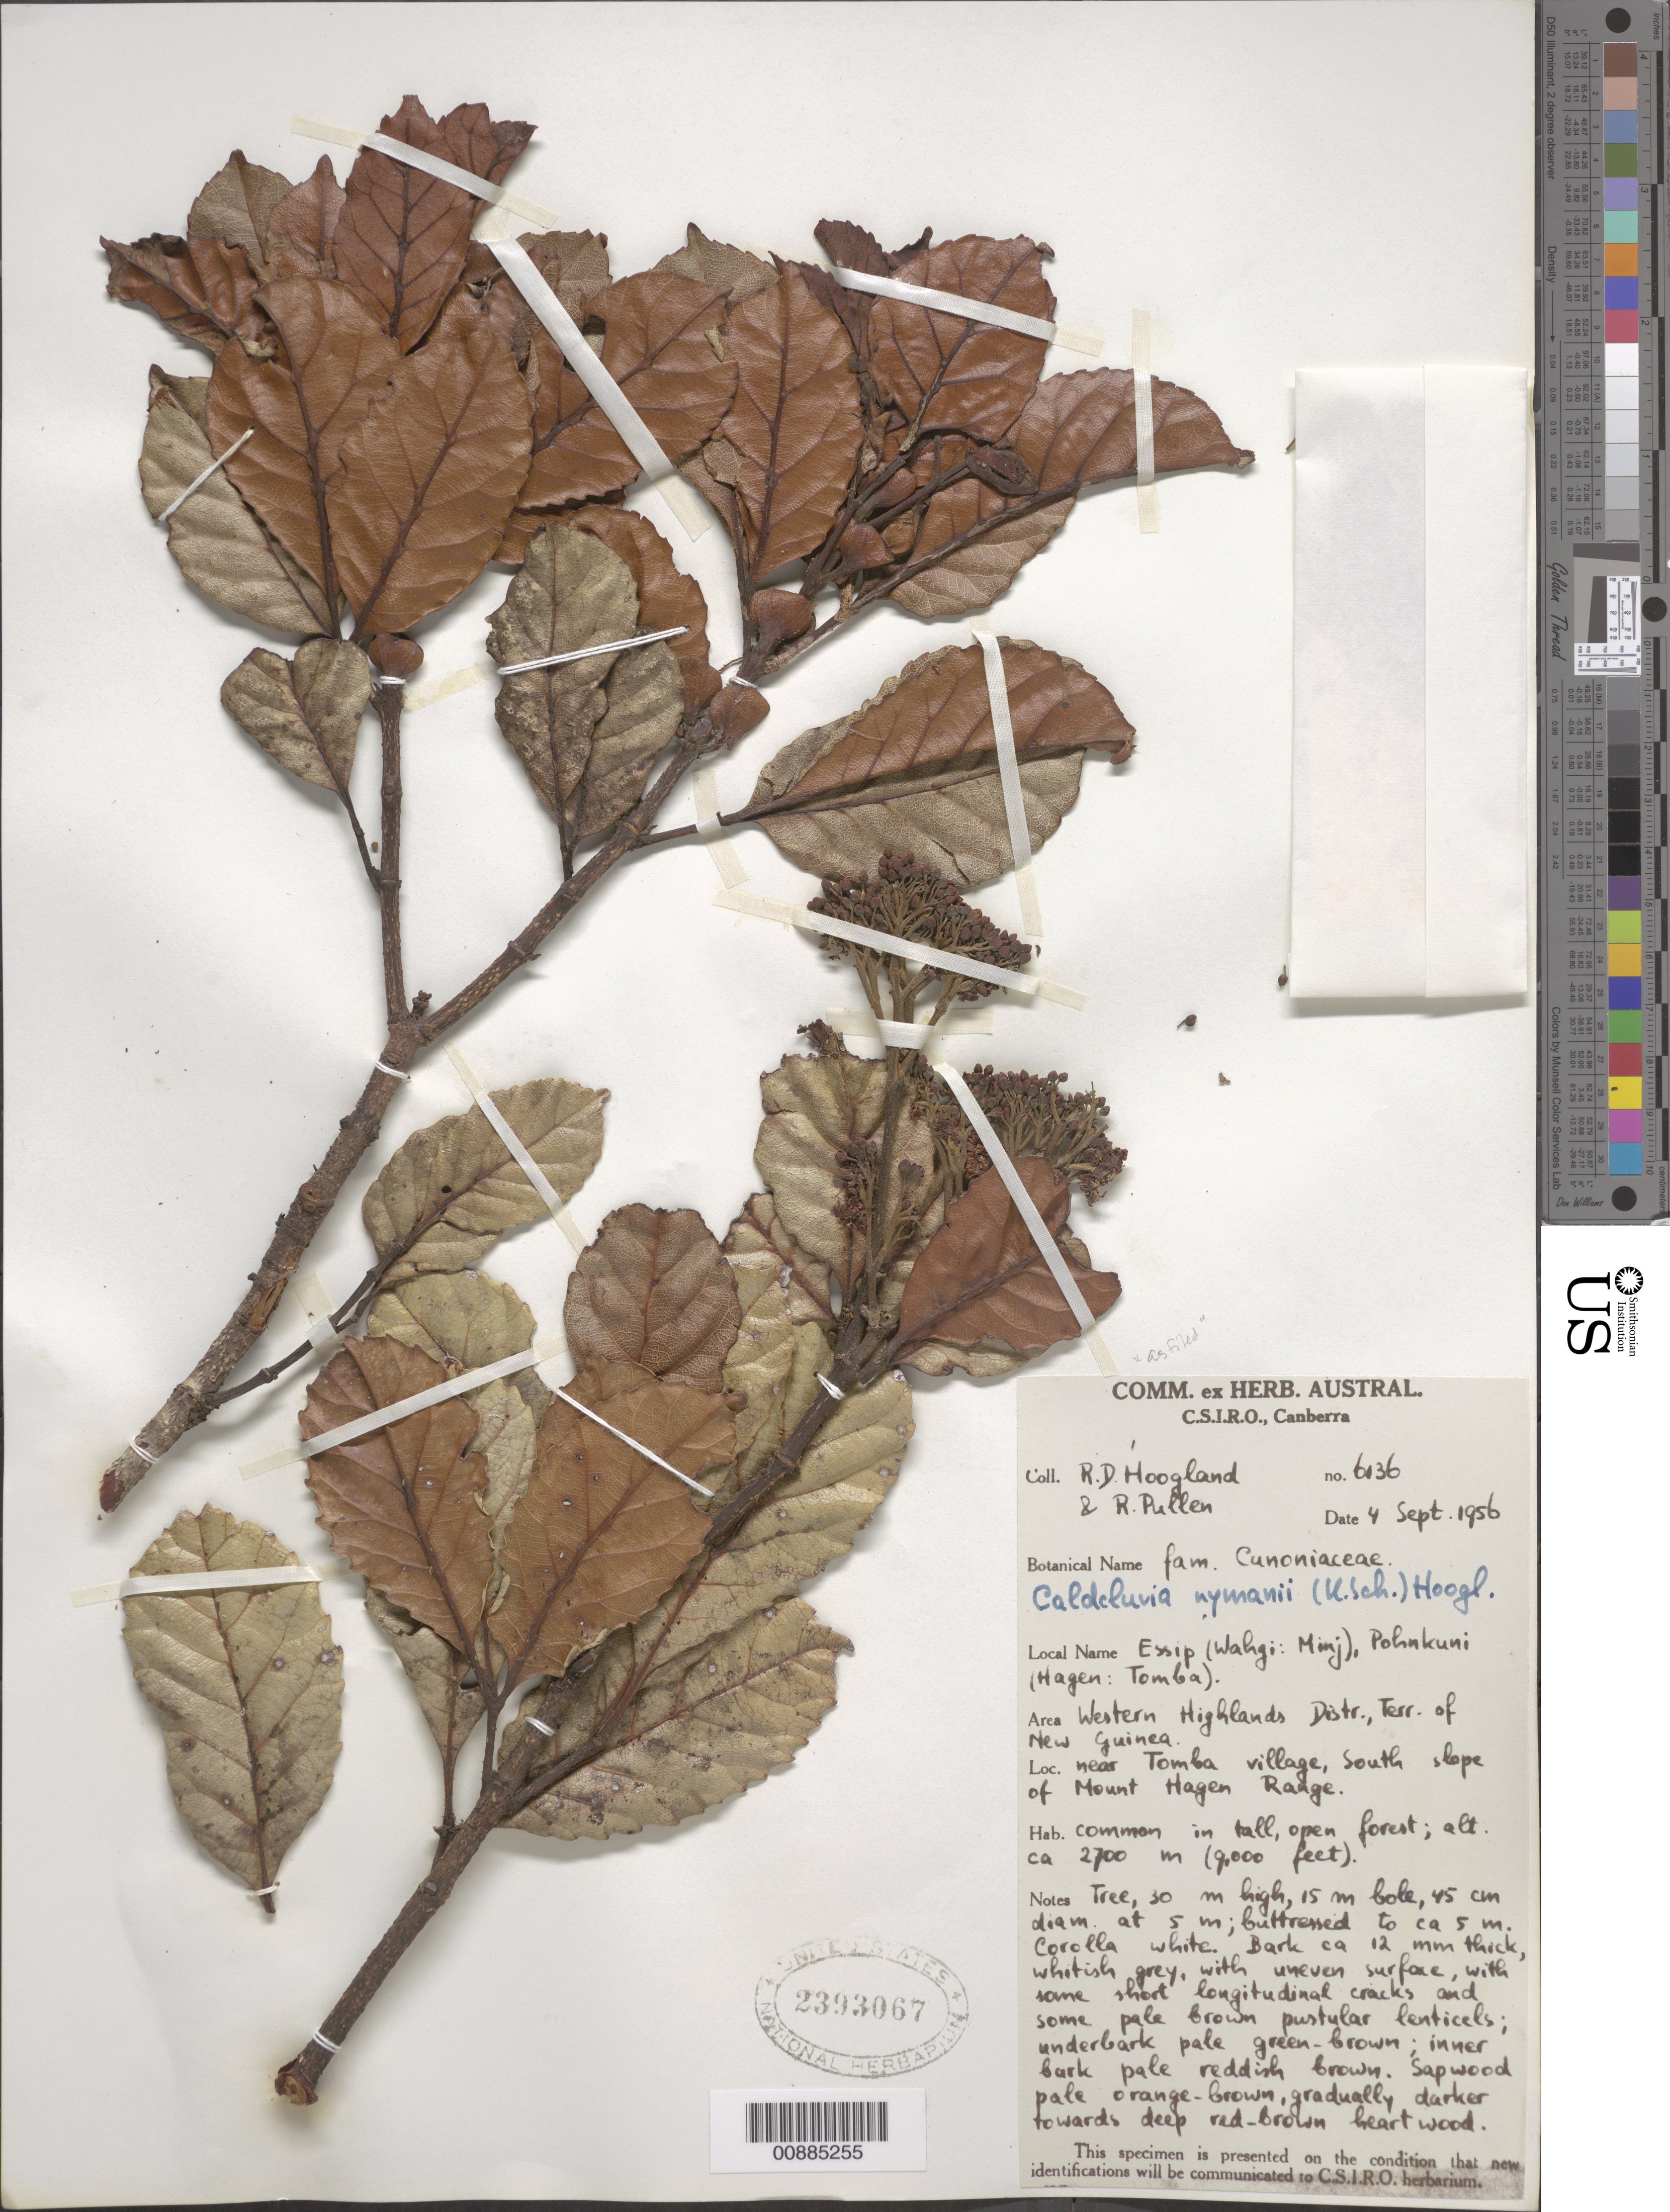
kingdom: Plantae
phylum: Tracheophyta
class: Magnoliopsida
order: Oxalidales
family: Cunoniaceae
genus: Opocunonia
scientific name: Opocunonia nymanii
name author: (K. Schum.) Schltr.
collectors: R. D. Hoogland & R. Pullen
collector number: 6136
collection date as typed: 04 Sep 1956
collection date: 1956-09-04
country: Papua New Guinea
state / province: Western Highlands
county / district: Mount Hagen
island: New Guinea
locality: Near Tomba village, south slope of Mount Hagen Range.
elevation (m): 2700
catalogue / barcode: US 2393067